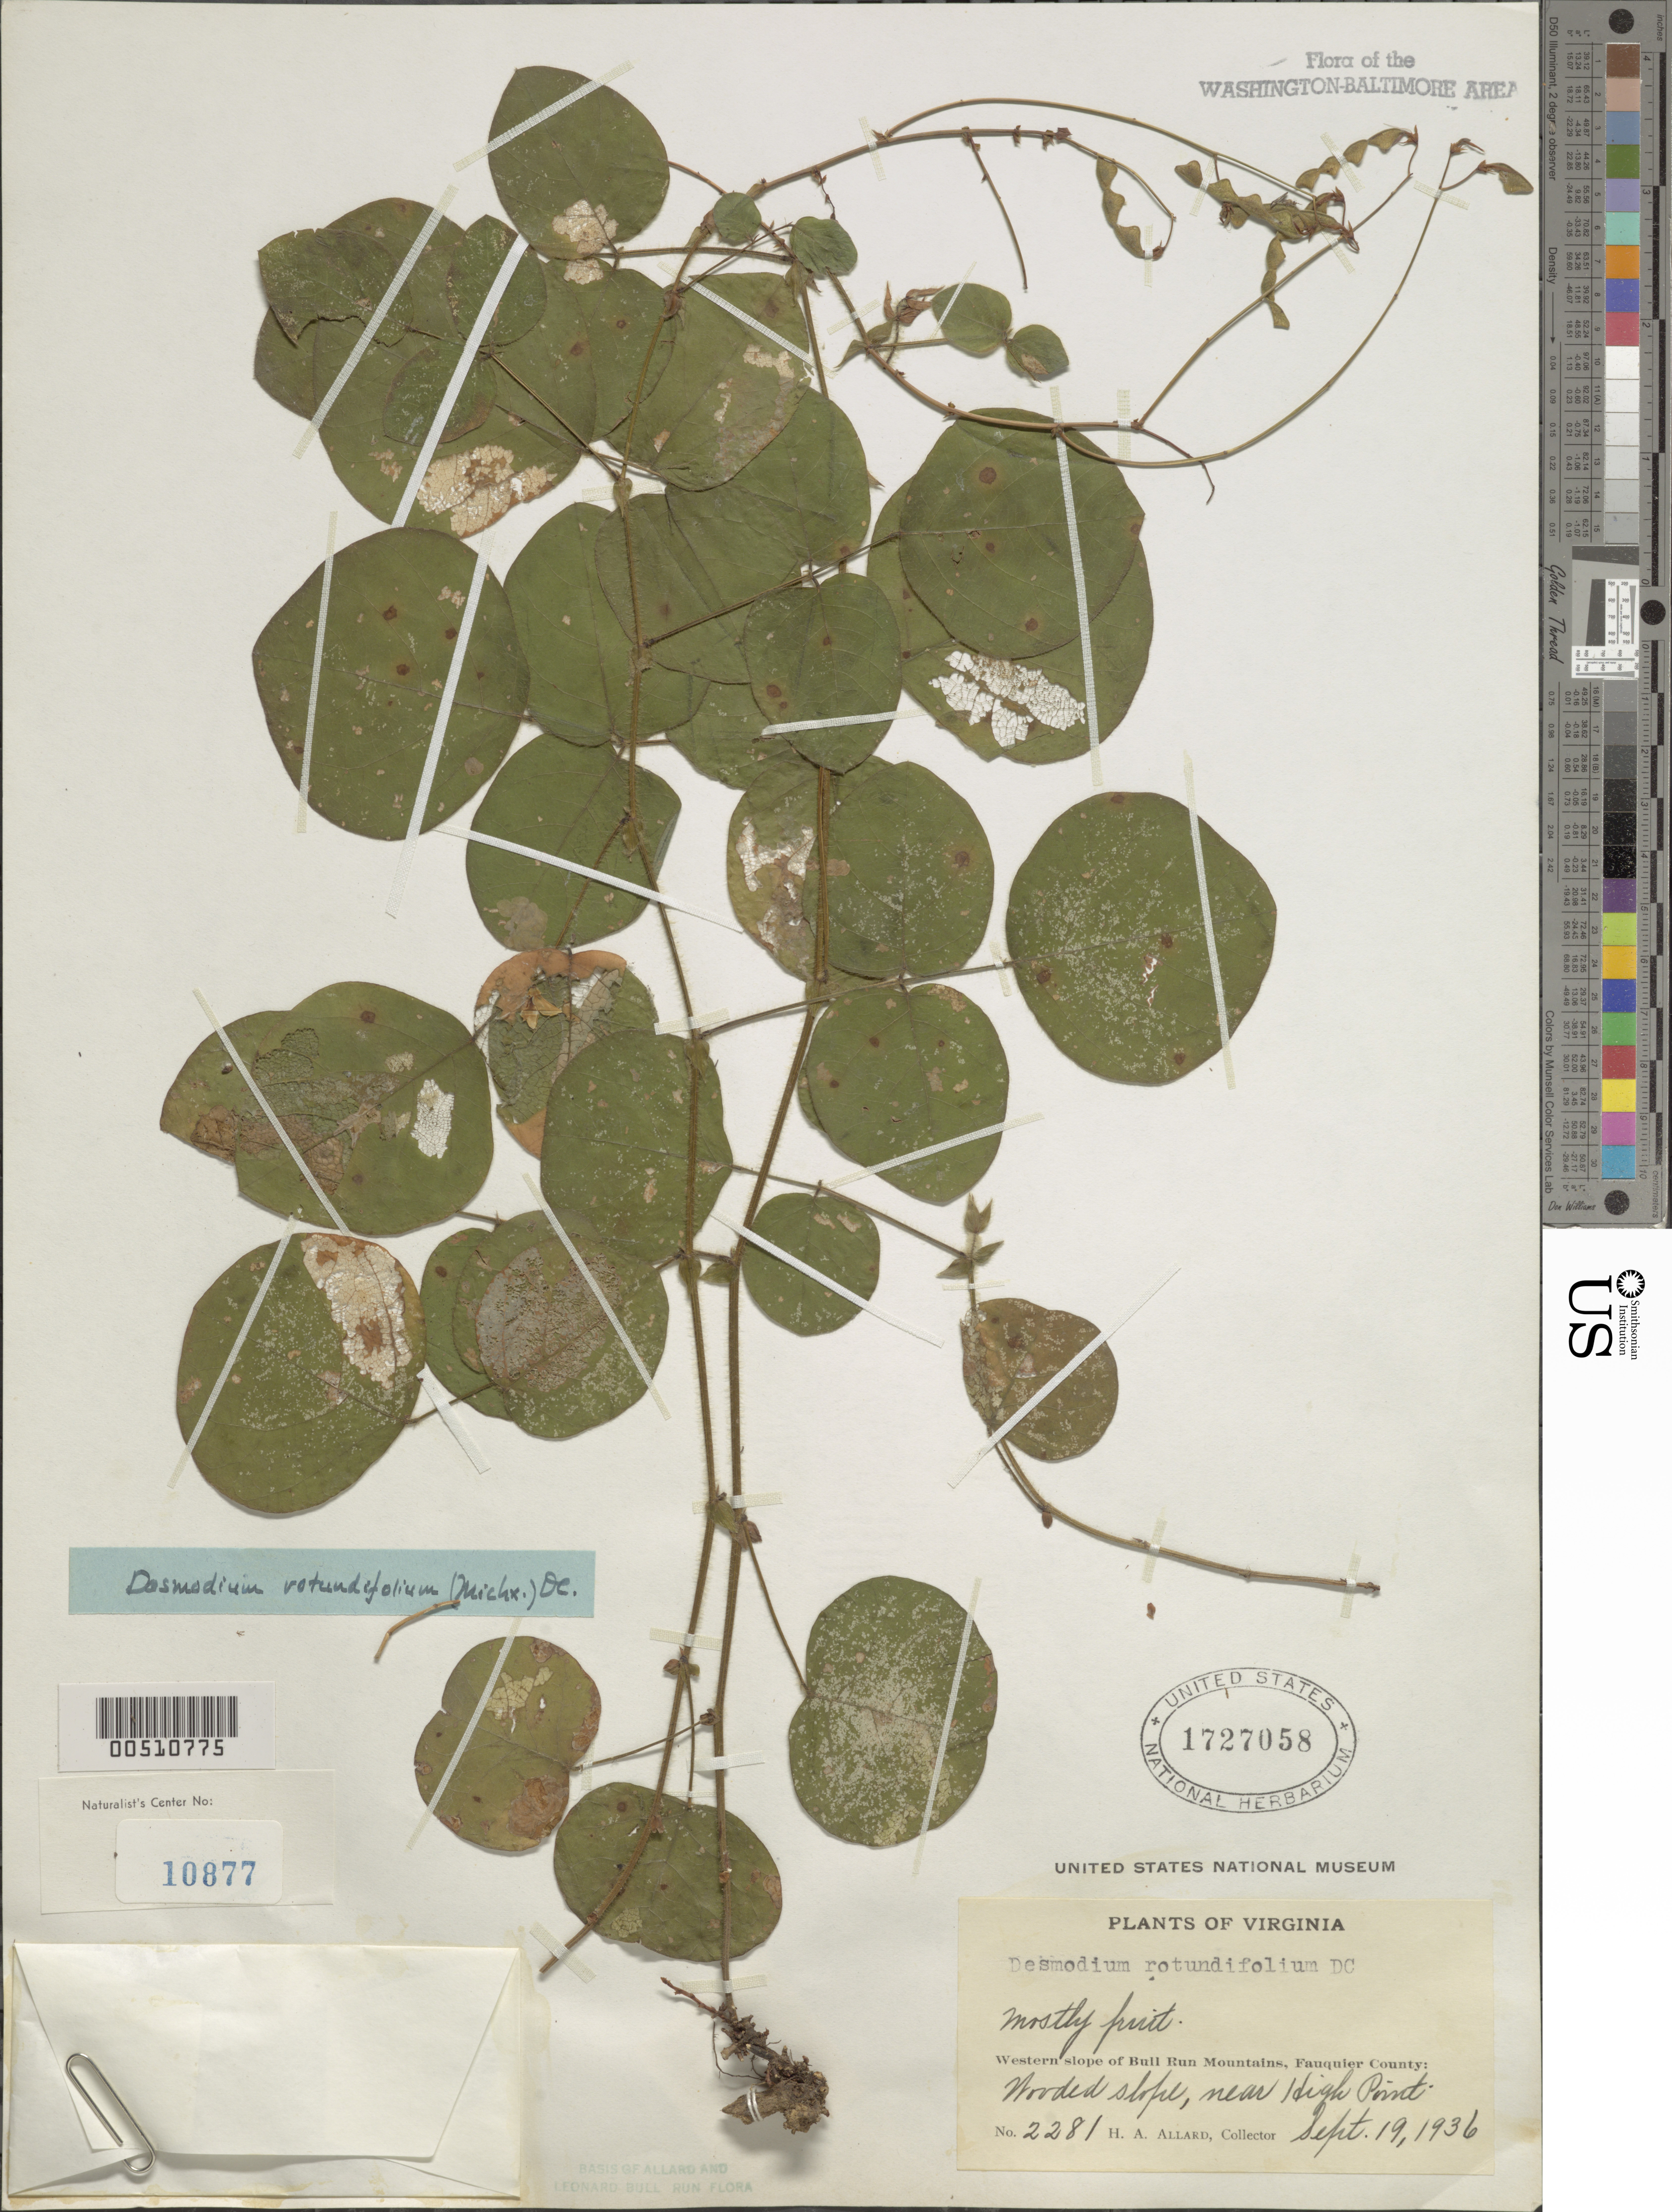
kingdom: Plantae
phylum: Tracheophyta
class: Magnoliopsida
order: Fabales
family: Fabaceae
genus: Desmodium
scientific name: Desmodium rotundifolium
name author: DC.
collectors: H. A. Allard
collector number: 2281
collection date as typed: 19 Sep 1936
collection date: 1936-09-19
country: United States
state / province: Virginia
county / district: Fauquier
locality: Near High Point, N of Beverley, W slope of Bull Run Mts. Bull Run Mts.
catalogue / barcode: US 1727058